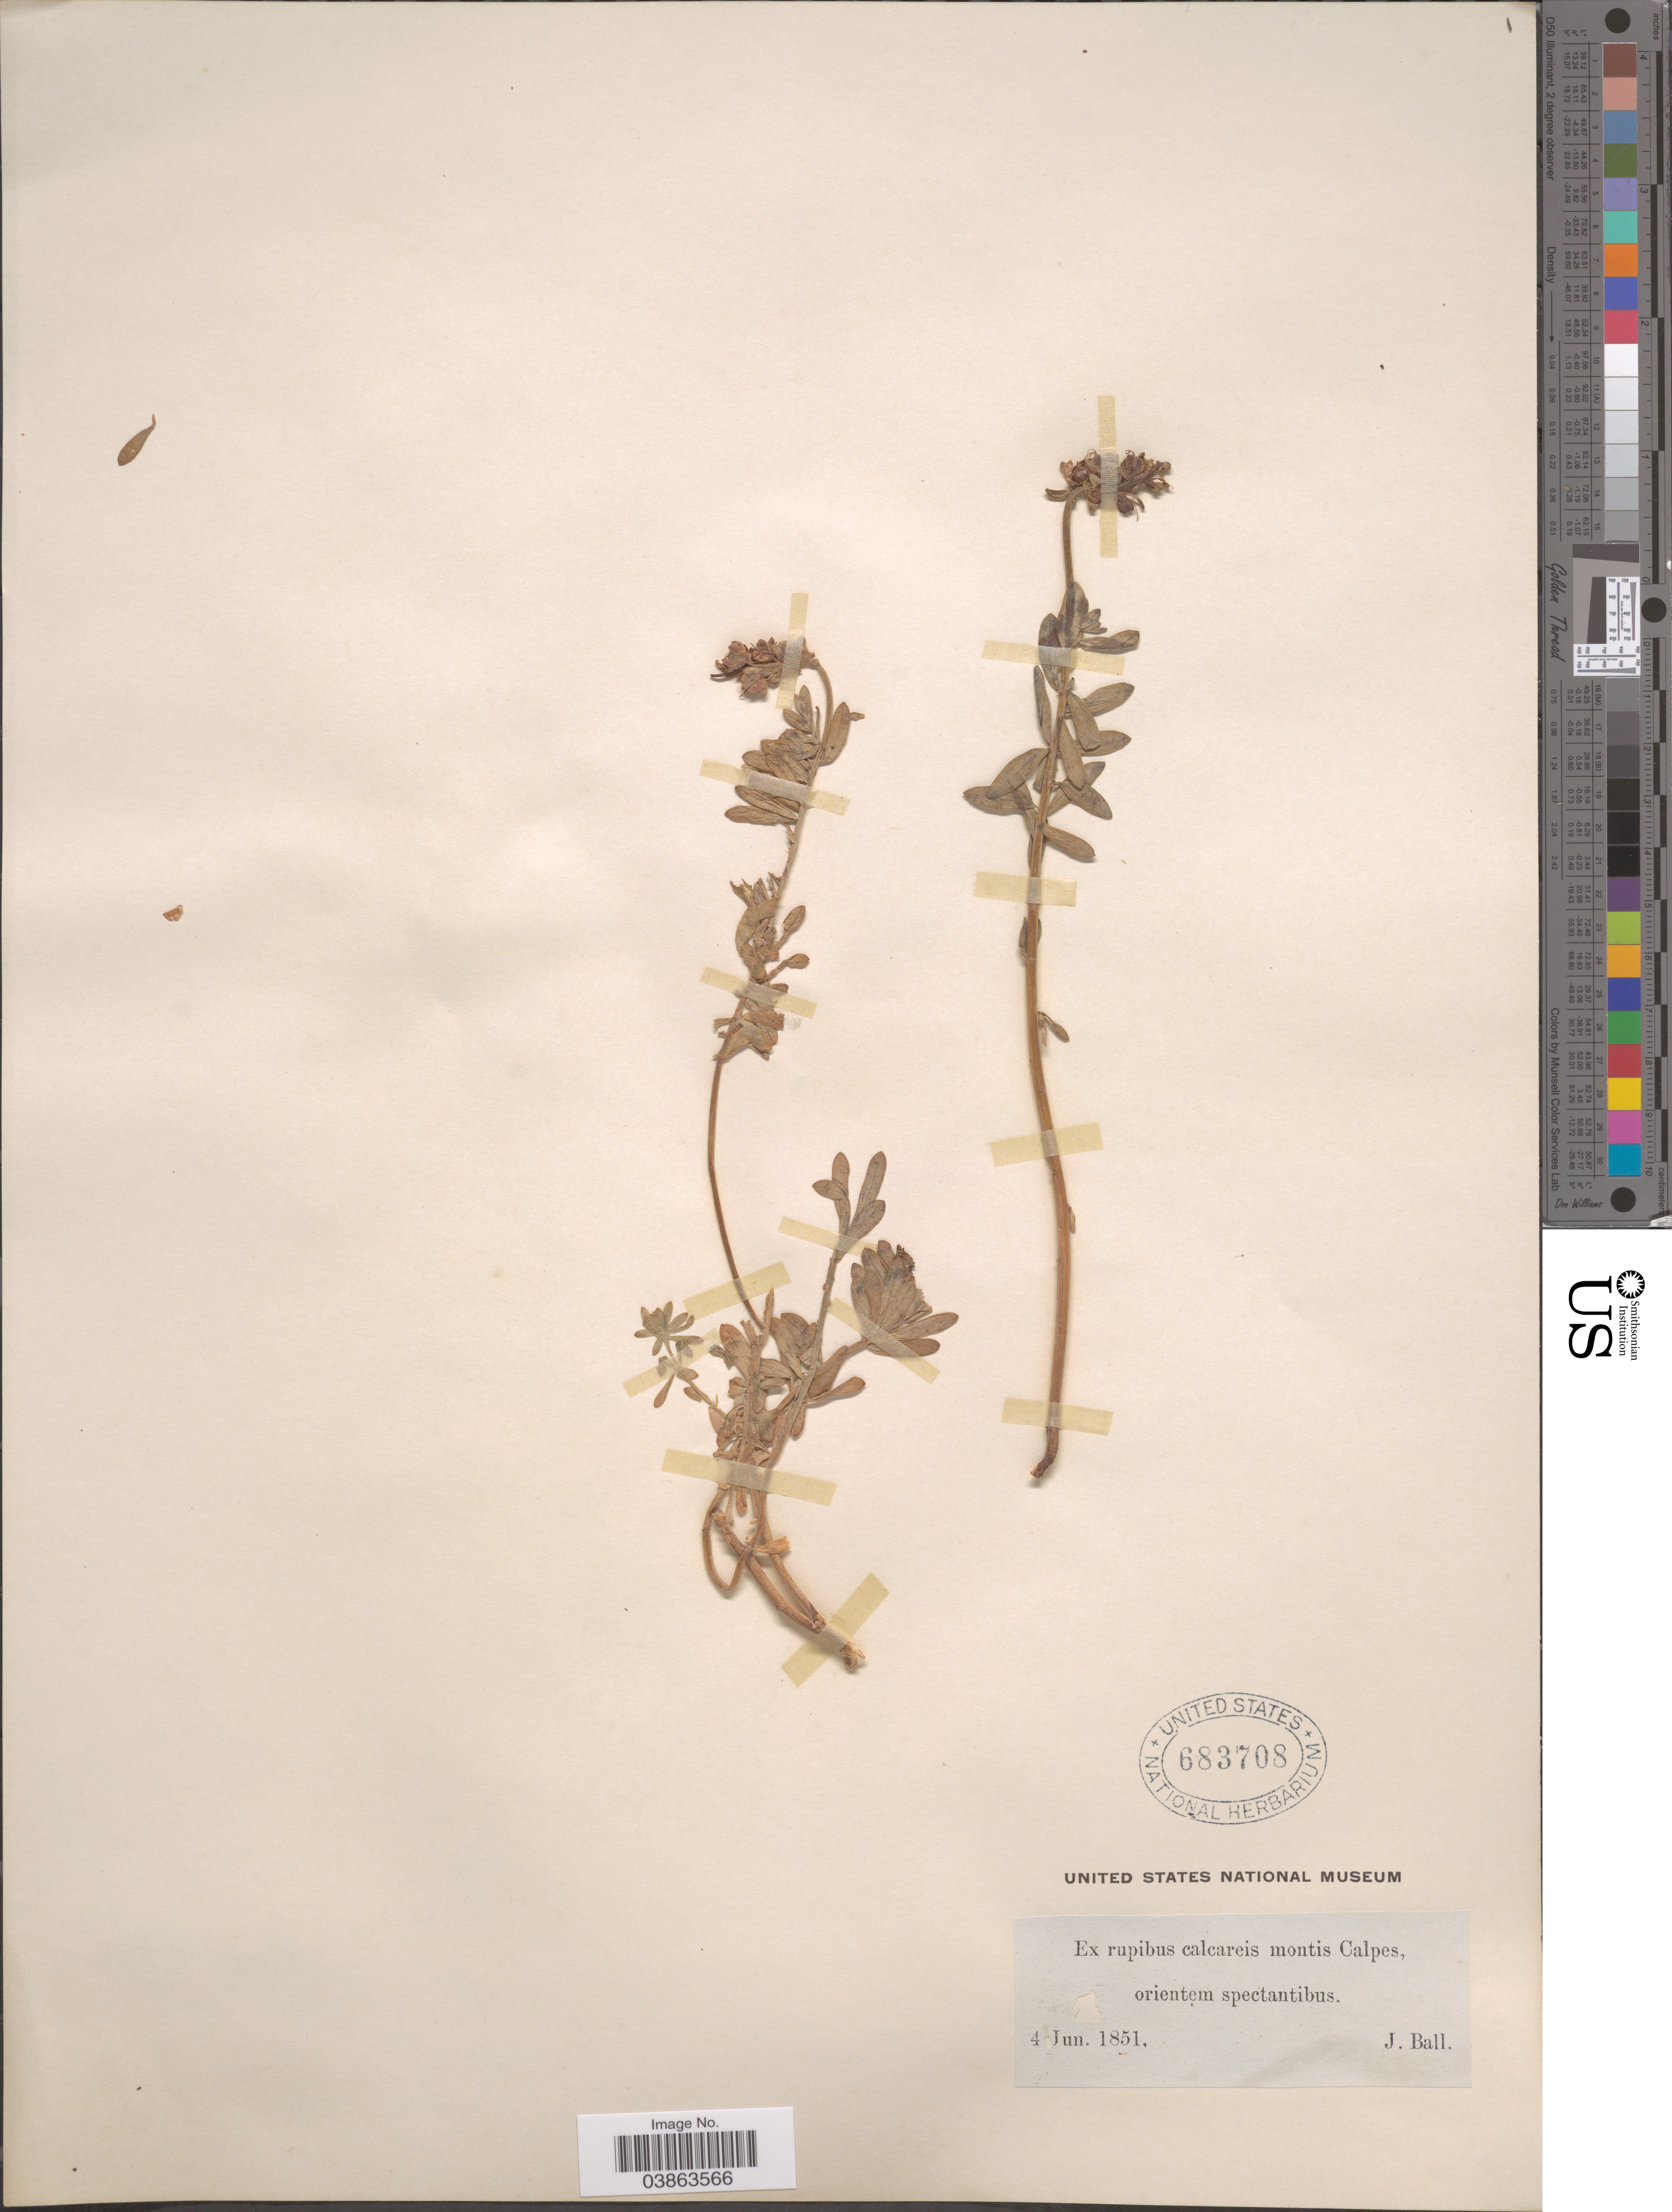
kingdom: Plantae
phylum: Tracheophyta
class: Magnoliopsida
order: Lamiales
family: Plantaginaceae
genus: Linaria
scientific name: Linaria sp.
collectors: J. Ball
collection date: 1851-06-04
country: Gibraltar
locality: Ex rupibus calcareis montis Calpes, orientem spectantibus.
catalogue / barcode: US 683708